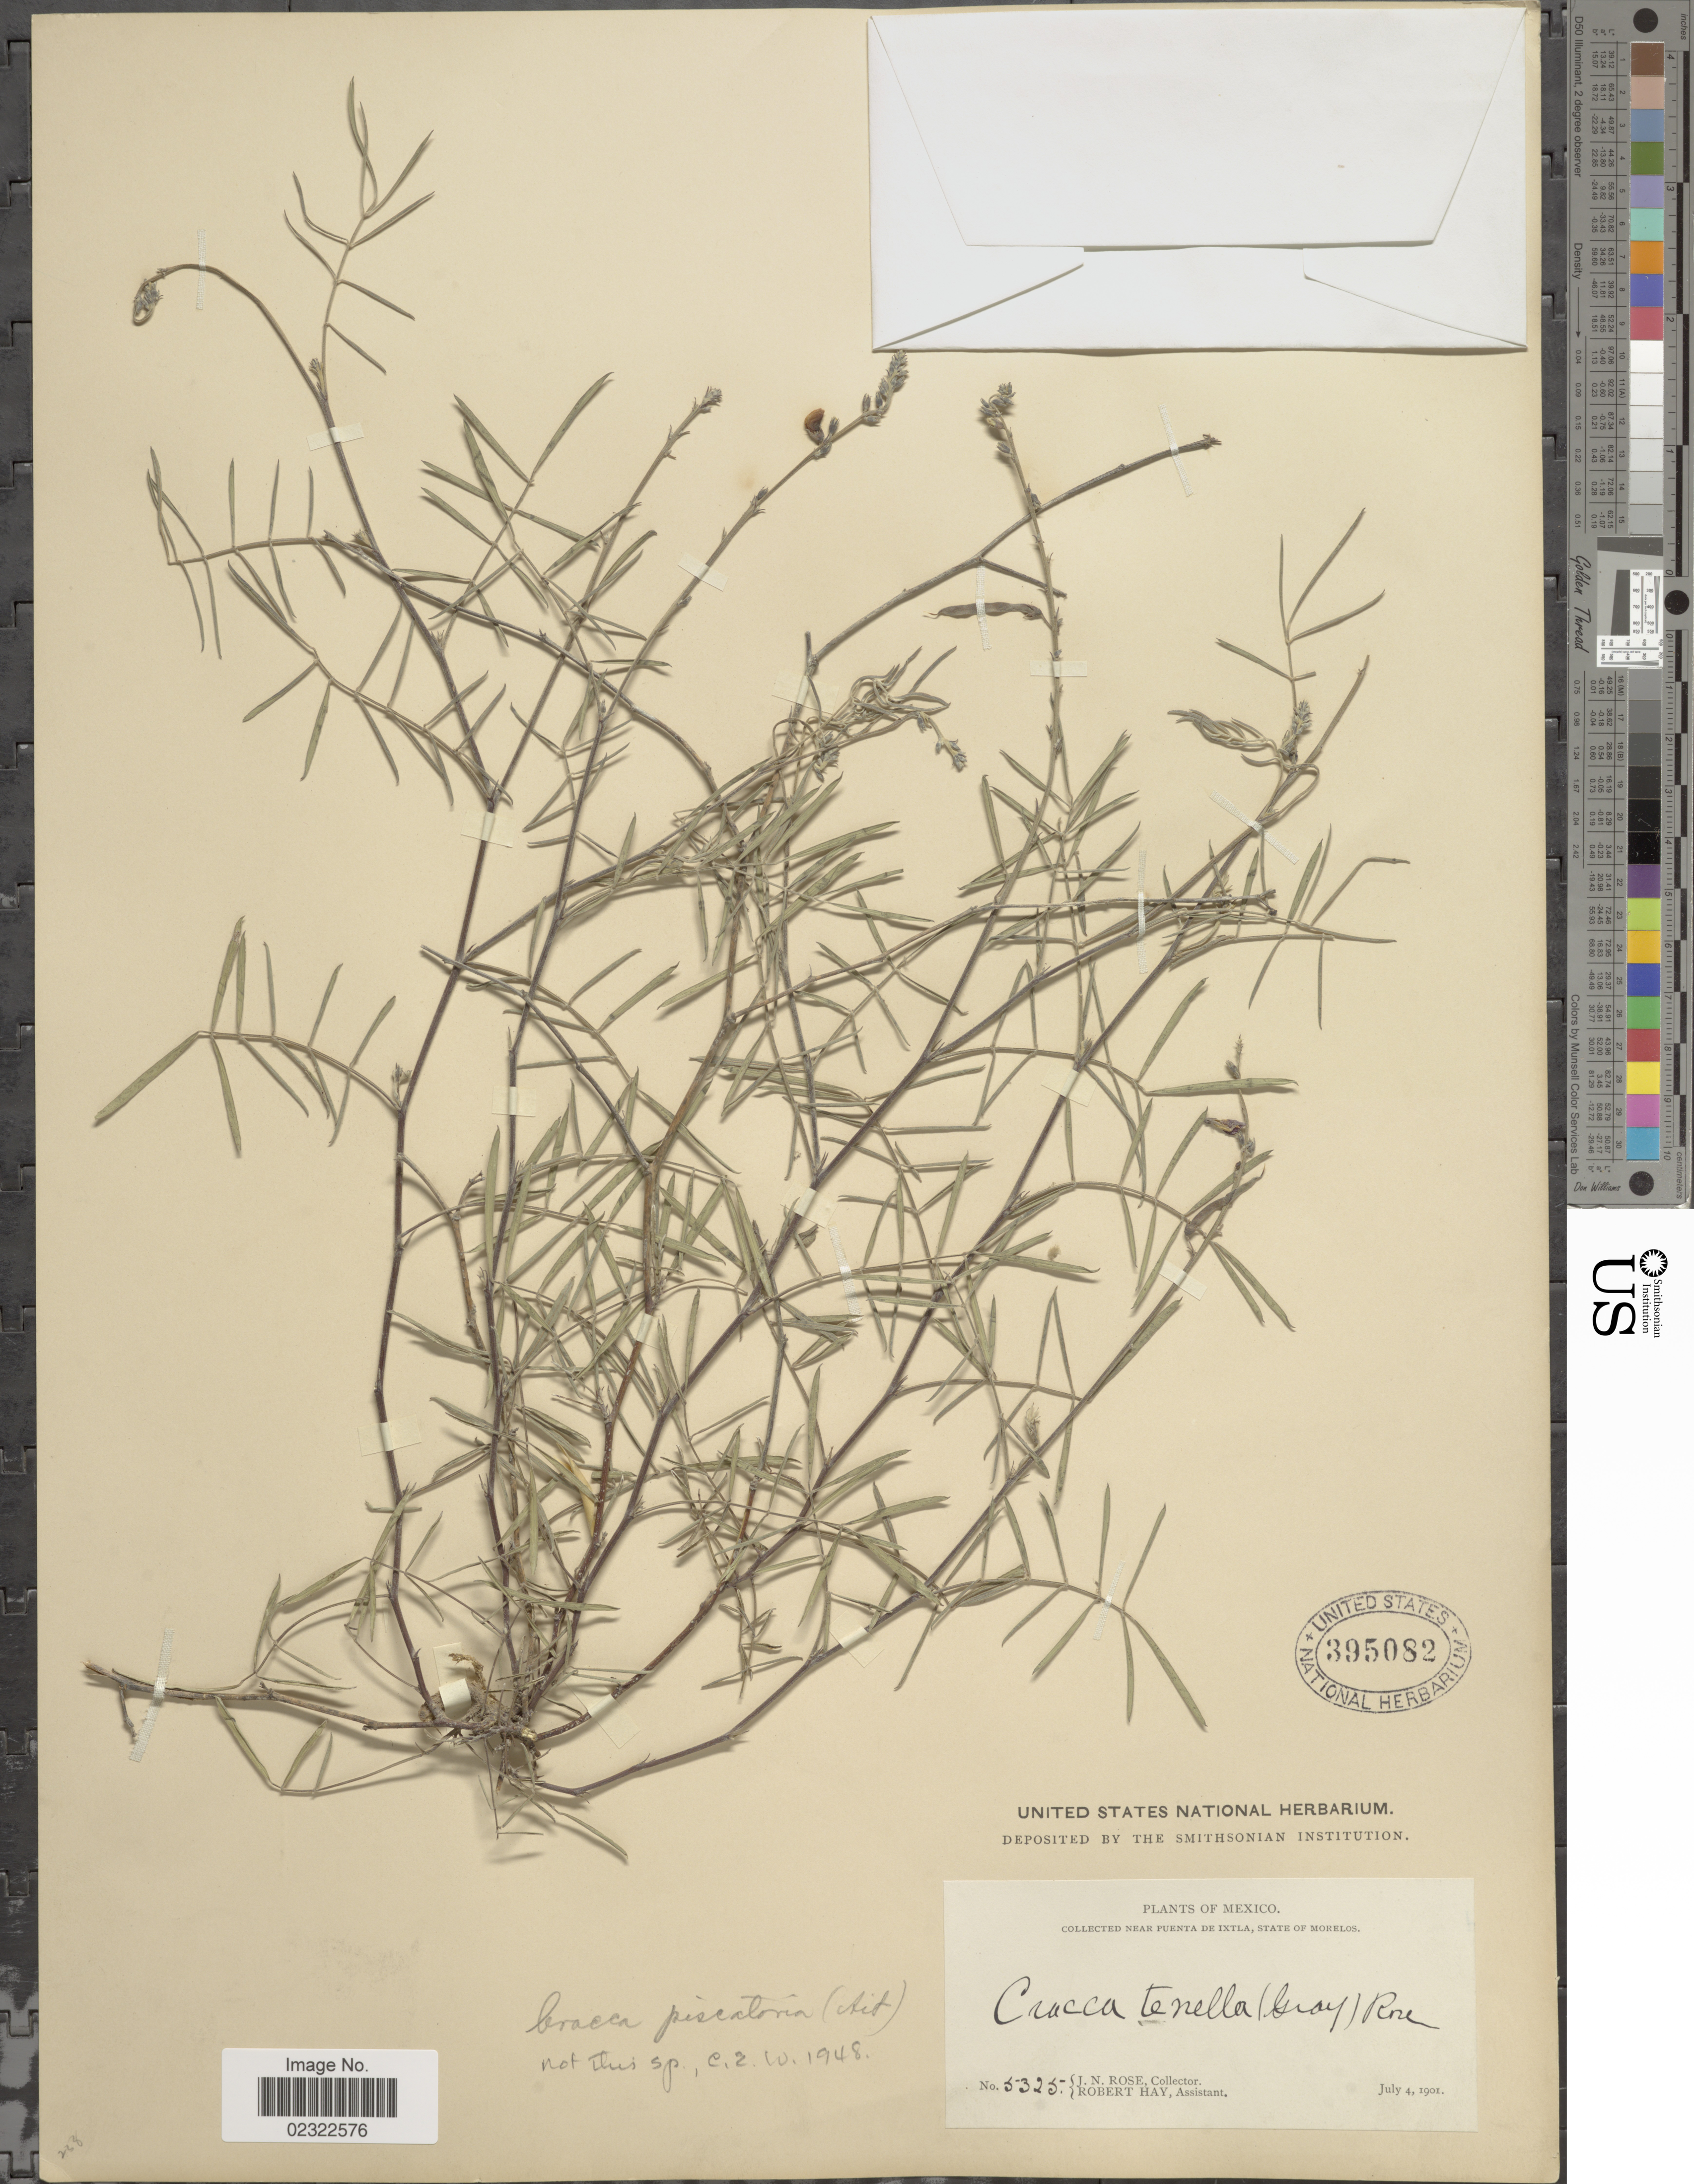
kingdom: Plantae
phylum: Tracheophyta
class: Magnoliopsida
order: Fabales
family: Fabaceae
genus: Tephrosia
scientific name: Tephrosia tenella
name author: A. Gray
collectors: J. N. Rose & R. H. Hay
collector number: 5325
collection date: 1901-07-04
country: Mexico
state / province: Morelos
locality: Near Puenta de Ixtla, State of Morelos.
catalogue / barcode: US 395082